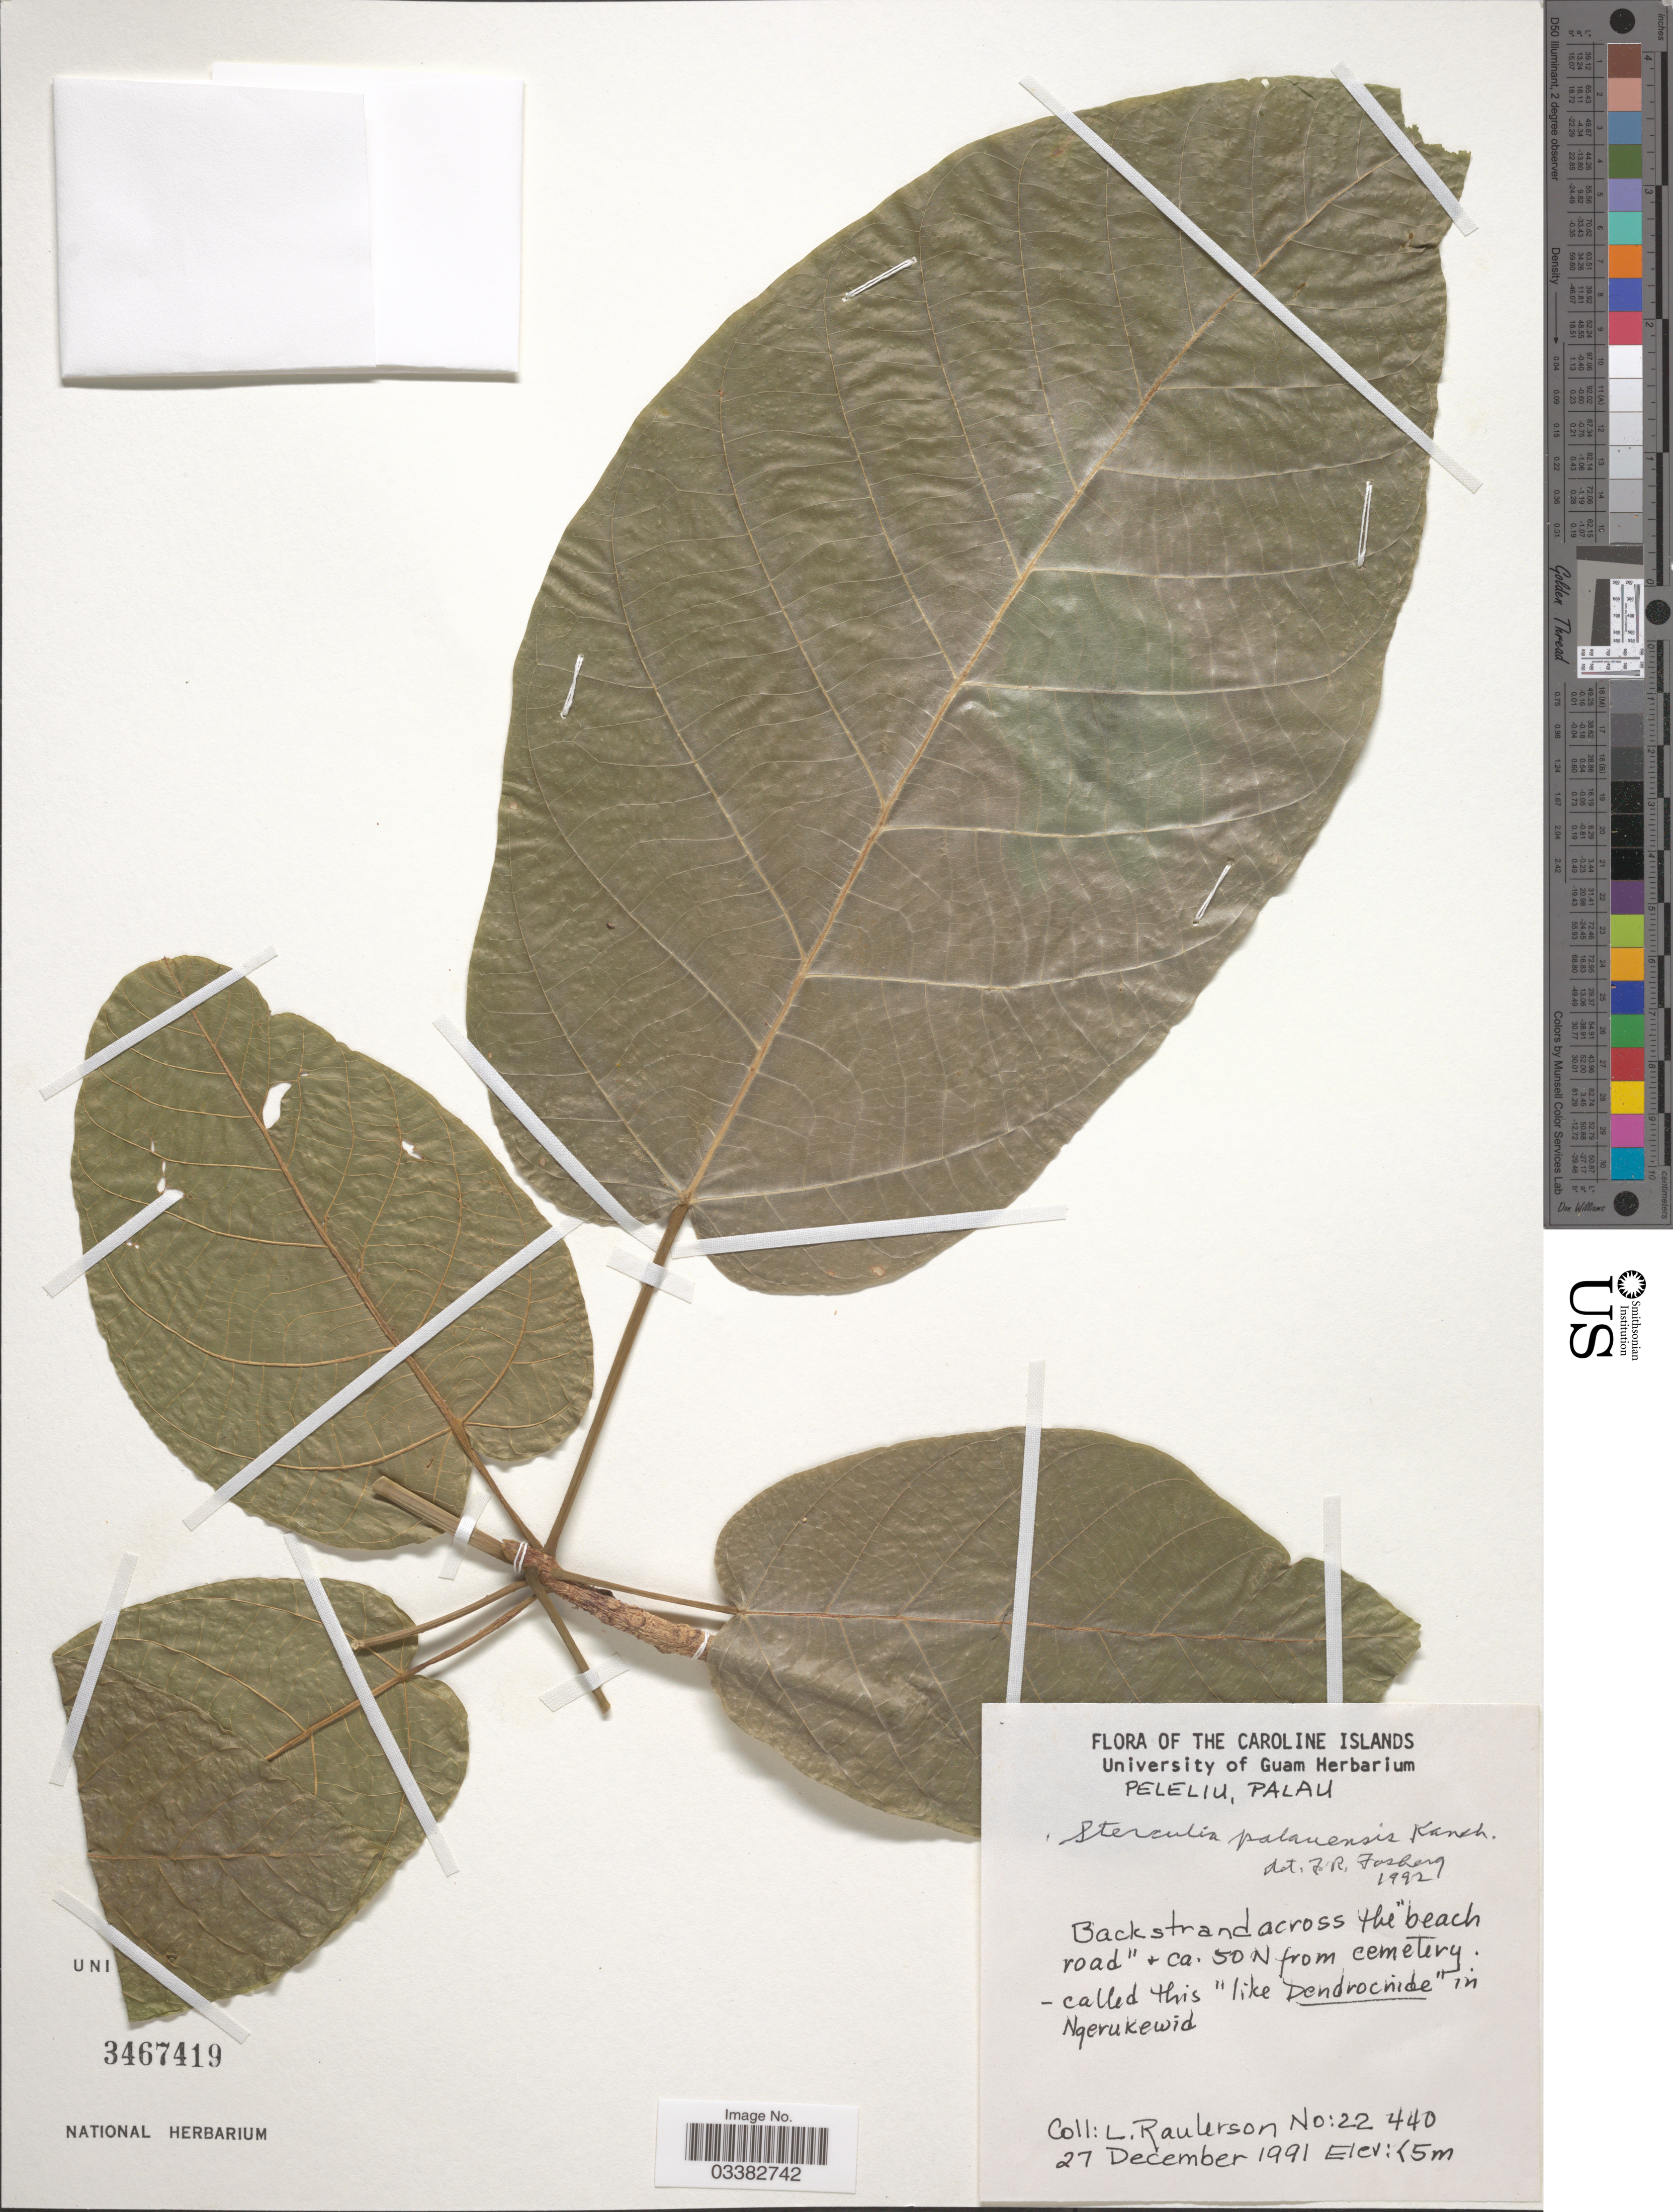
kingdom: Plantae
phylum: Tracheophyta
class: Magnoliopsida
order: Malvales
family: Malvaceae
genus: Sterculia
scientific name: Sterculia palauensis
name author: Kaneh.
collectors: L. Raulerson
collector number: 22440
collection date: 1991-12-27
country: Palau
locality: The Caroline Islands. Peleliu, Palau. Backstrand across the "beach road" + ca. 50 N from cemetery.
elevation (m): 5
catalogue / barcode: US 3467419